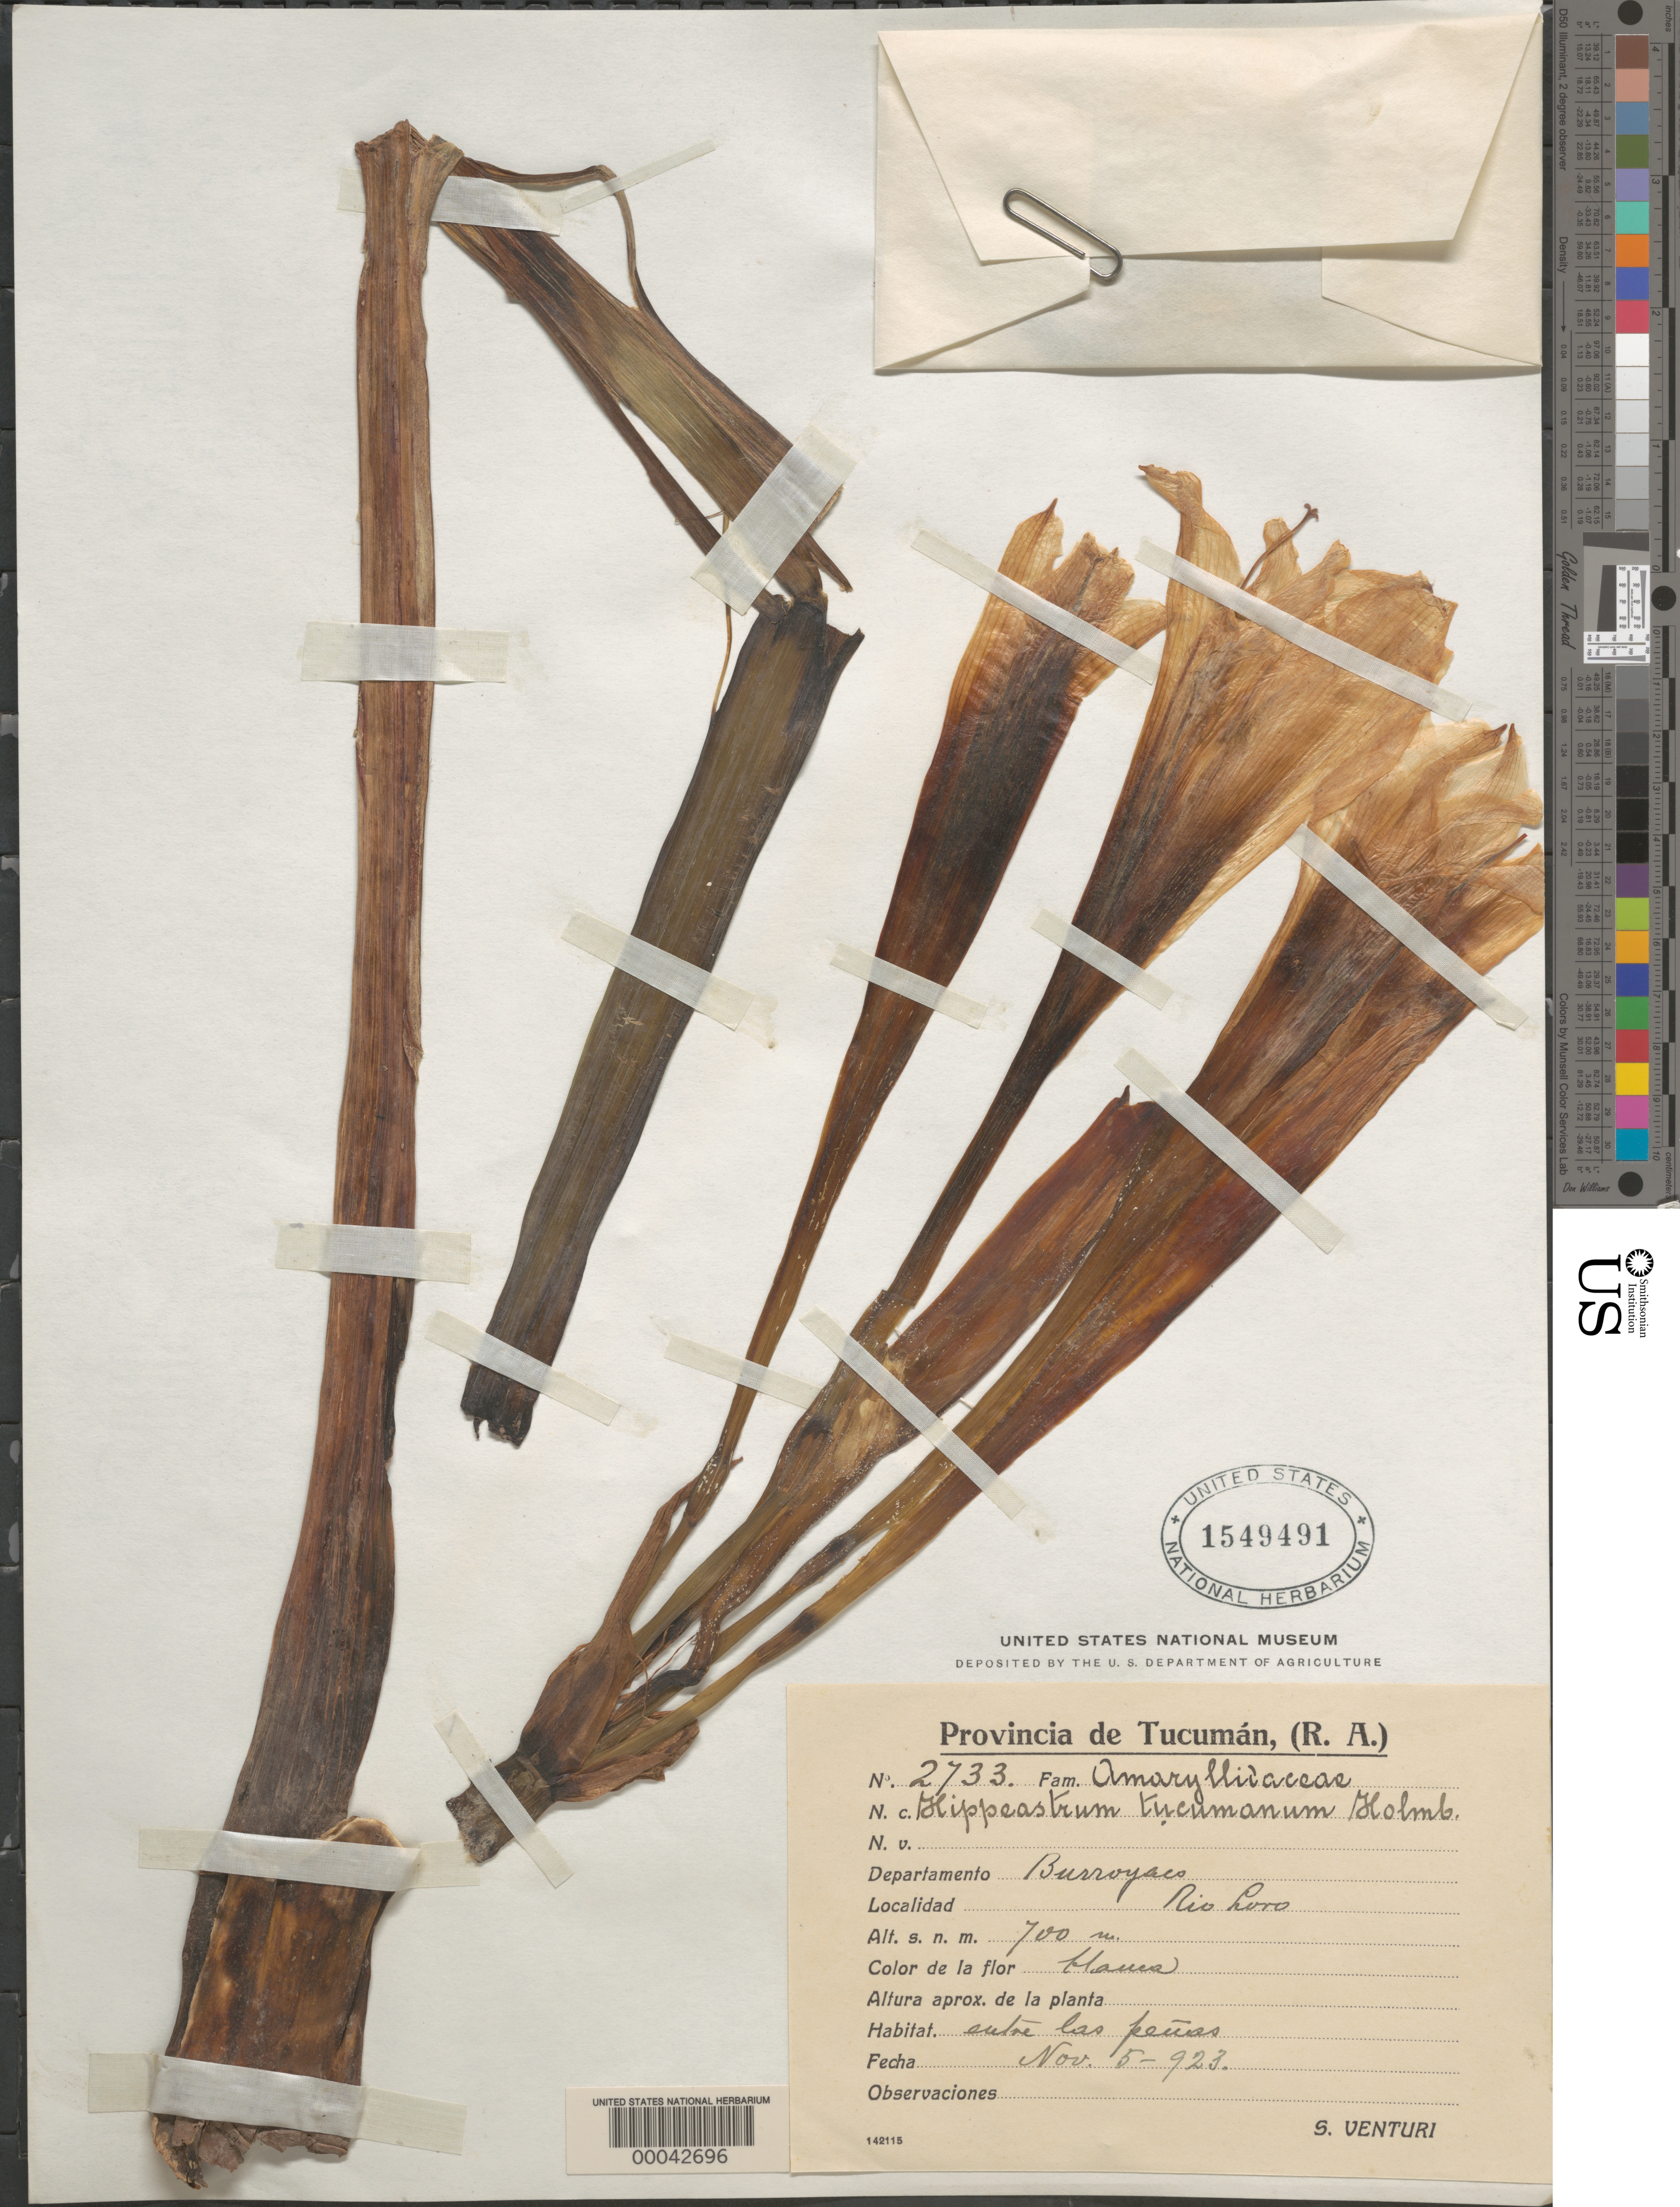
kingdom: Plantae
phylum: Tracheophyta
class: Liliopsida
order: Asparagales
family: Amaryllidaceae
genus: Hippeastrum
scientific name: Hippeastrum tucumanum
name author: E. Holmb.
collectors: S. Venturi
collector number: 2733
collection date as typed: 05 Nov 1923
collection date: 1923-11-05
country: Argentina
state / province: Tucumán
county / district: Burruyaco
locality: Rio Lovo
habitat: Between the rocks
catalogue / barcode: US 1549491